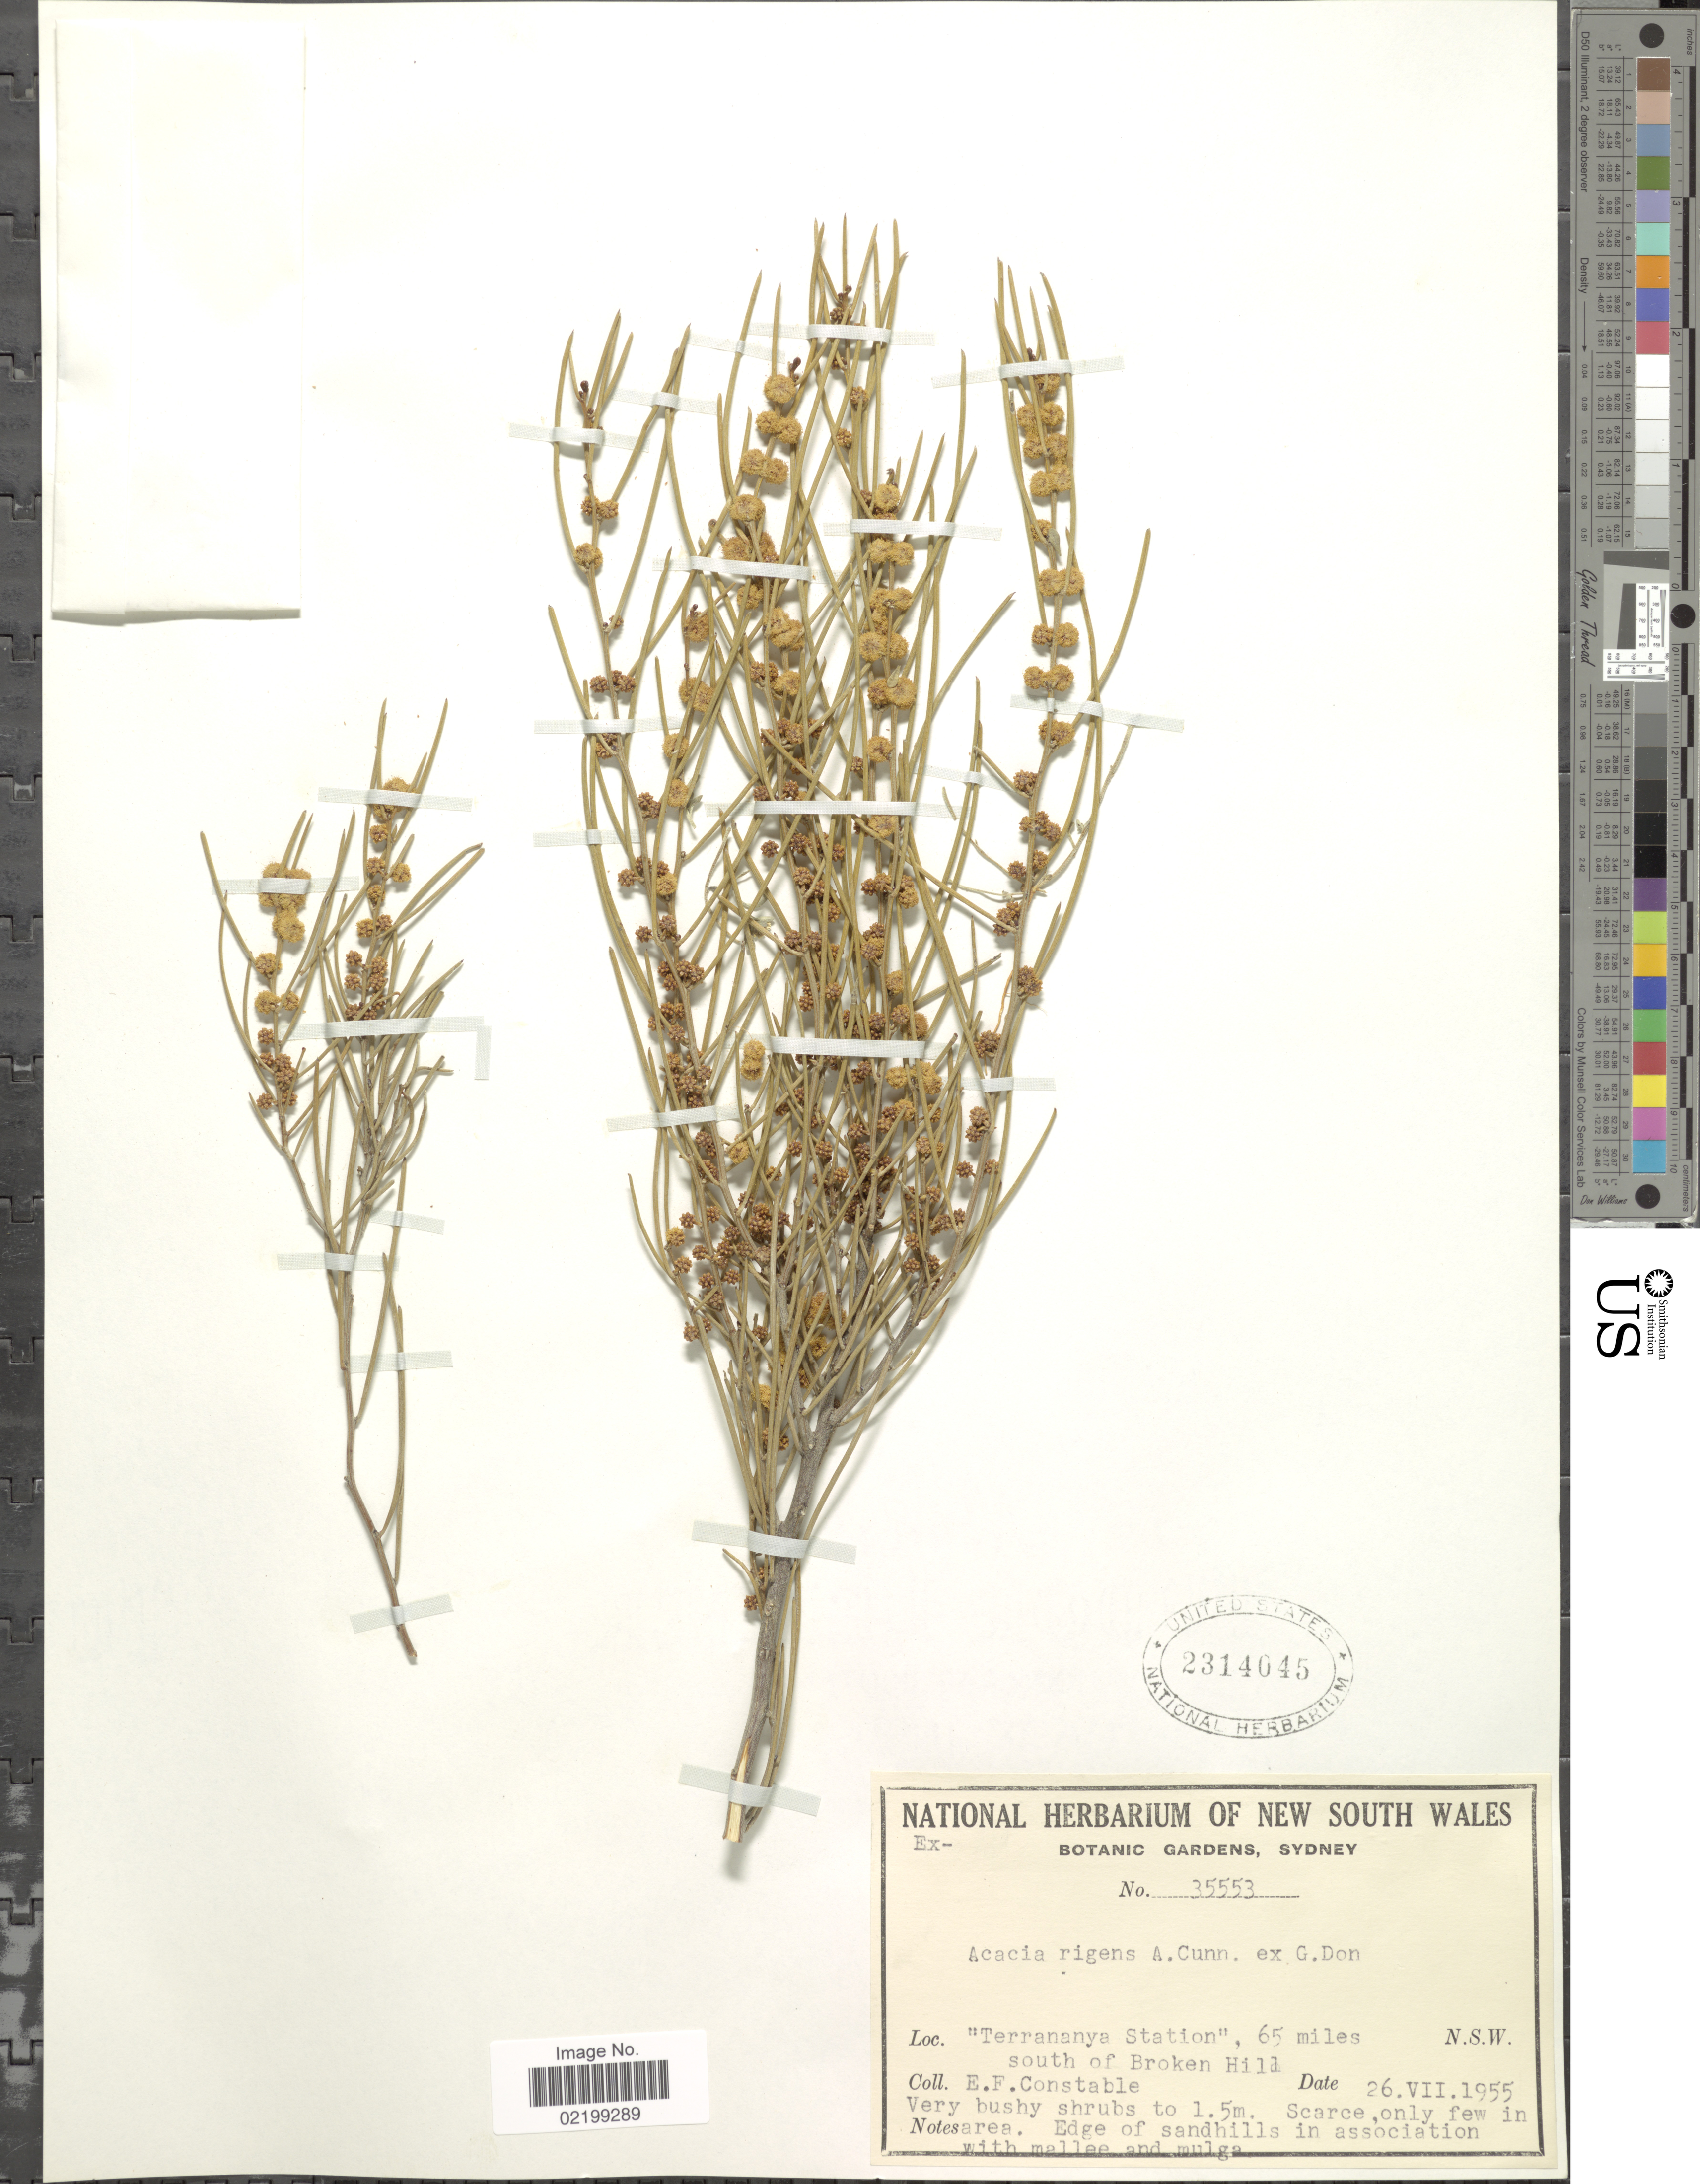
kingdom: Plantae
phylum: Tracheophyta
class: Magnoliopsida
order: Fabales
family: Fabaceae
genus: Acacia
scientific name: Acacia rigens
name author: G. Don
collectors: E. F. Constable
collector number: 35553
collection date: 1955-07-26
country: Australia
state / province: New South Wales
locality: Terrananya Station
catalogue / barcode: US 2314045